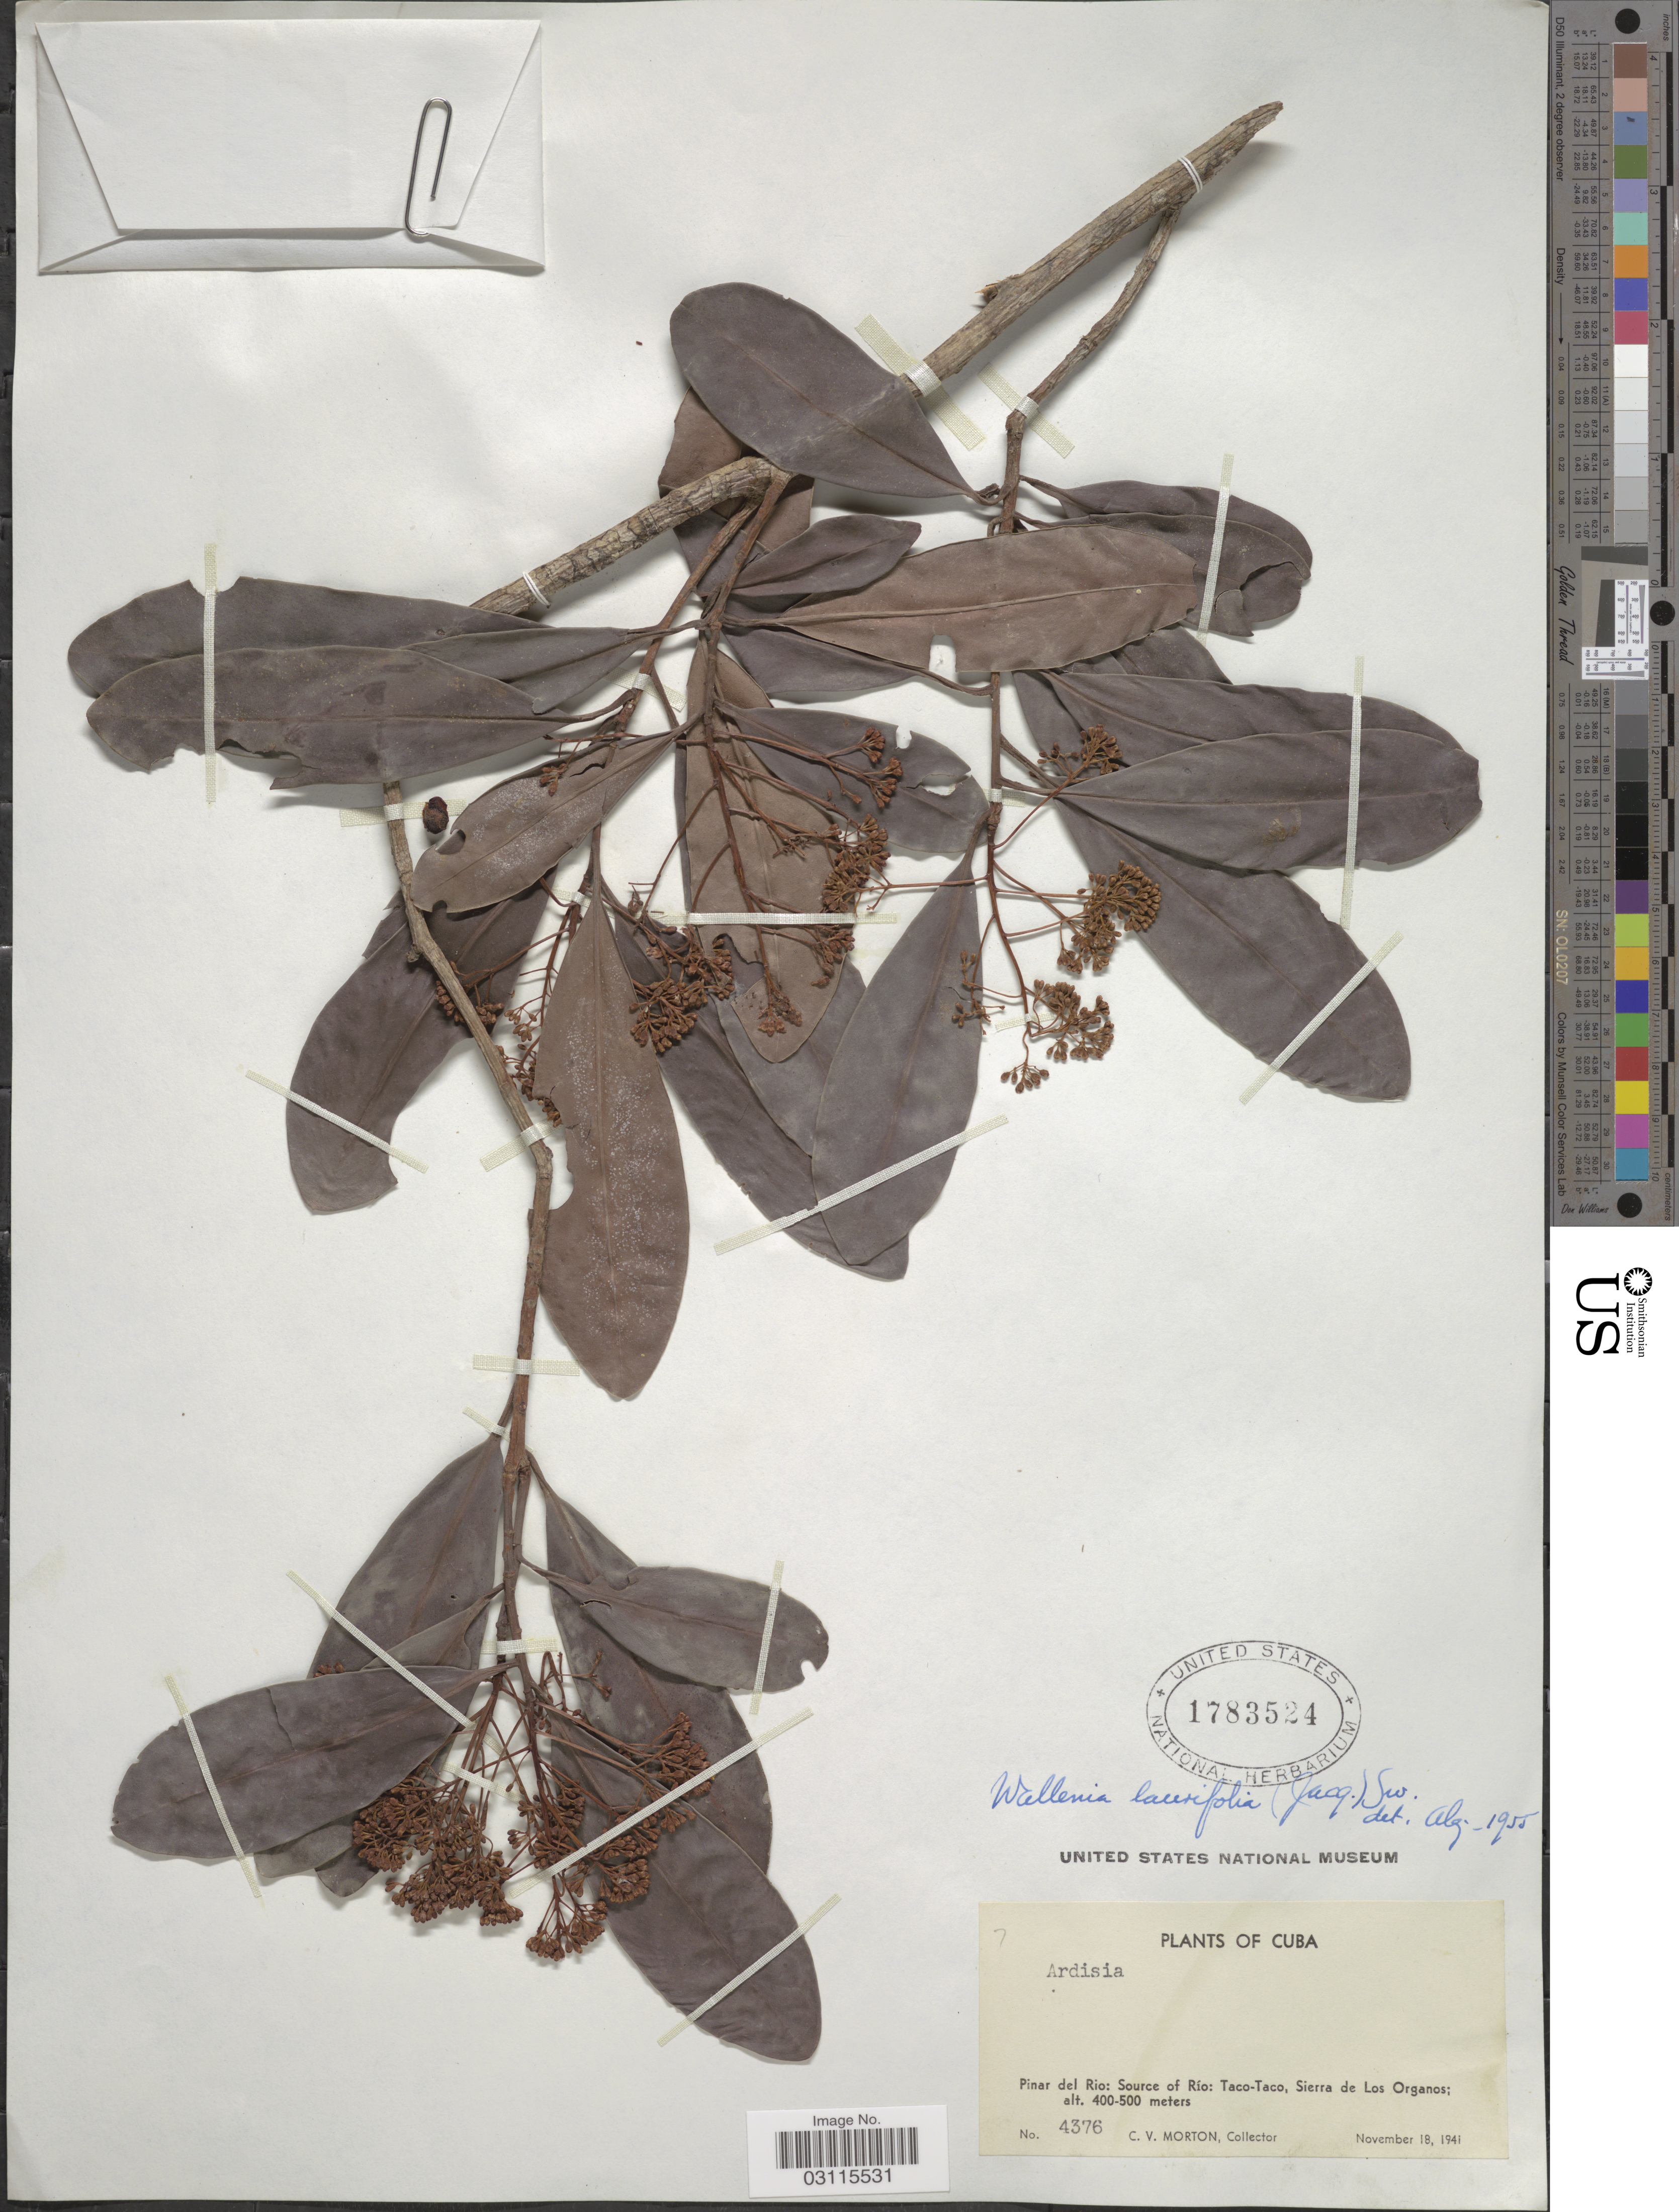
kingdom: Plantae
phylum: Tracheophyta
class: Magnoliopsida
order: Ericales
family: Primulaceae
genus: Wallenia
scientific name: Wallenia laurifolia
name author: Sw.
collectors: C. V. Morton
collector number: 4376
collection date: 1941-11-18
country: Cuba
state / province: Pinar del Río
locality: Pinar del Rio: Source of Río: Taco-Taco, Sierra de Los Organos.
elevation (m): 400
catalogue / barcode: US 1783524